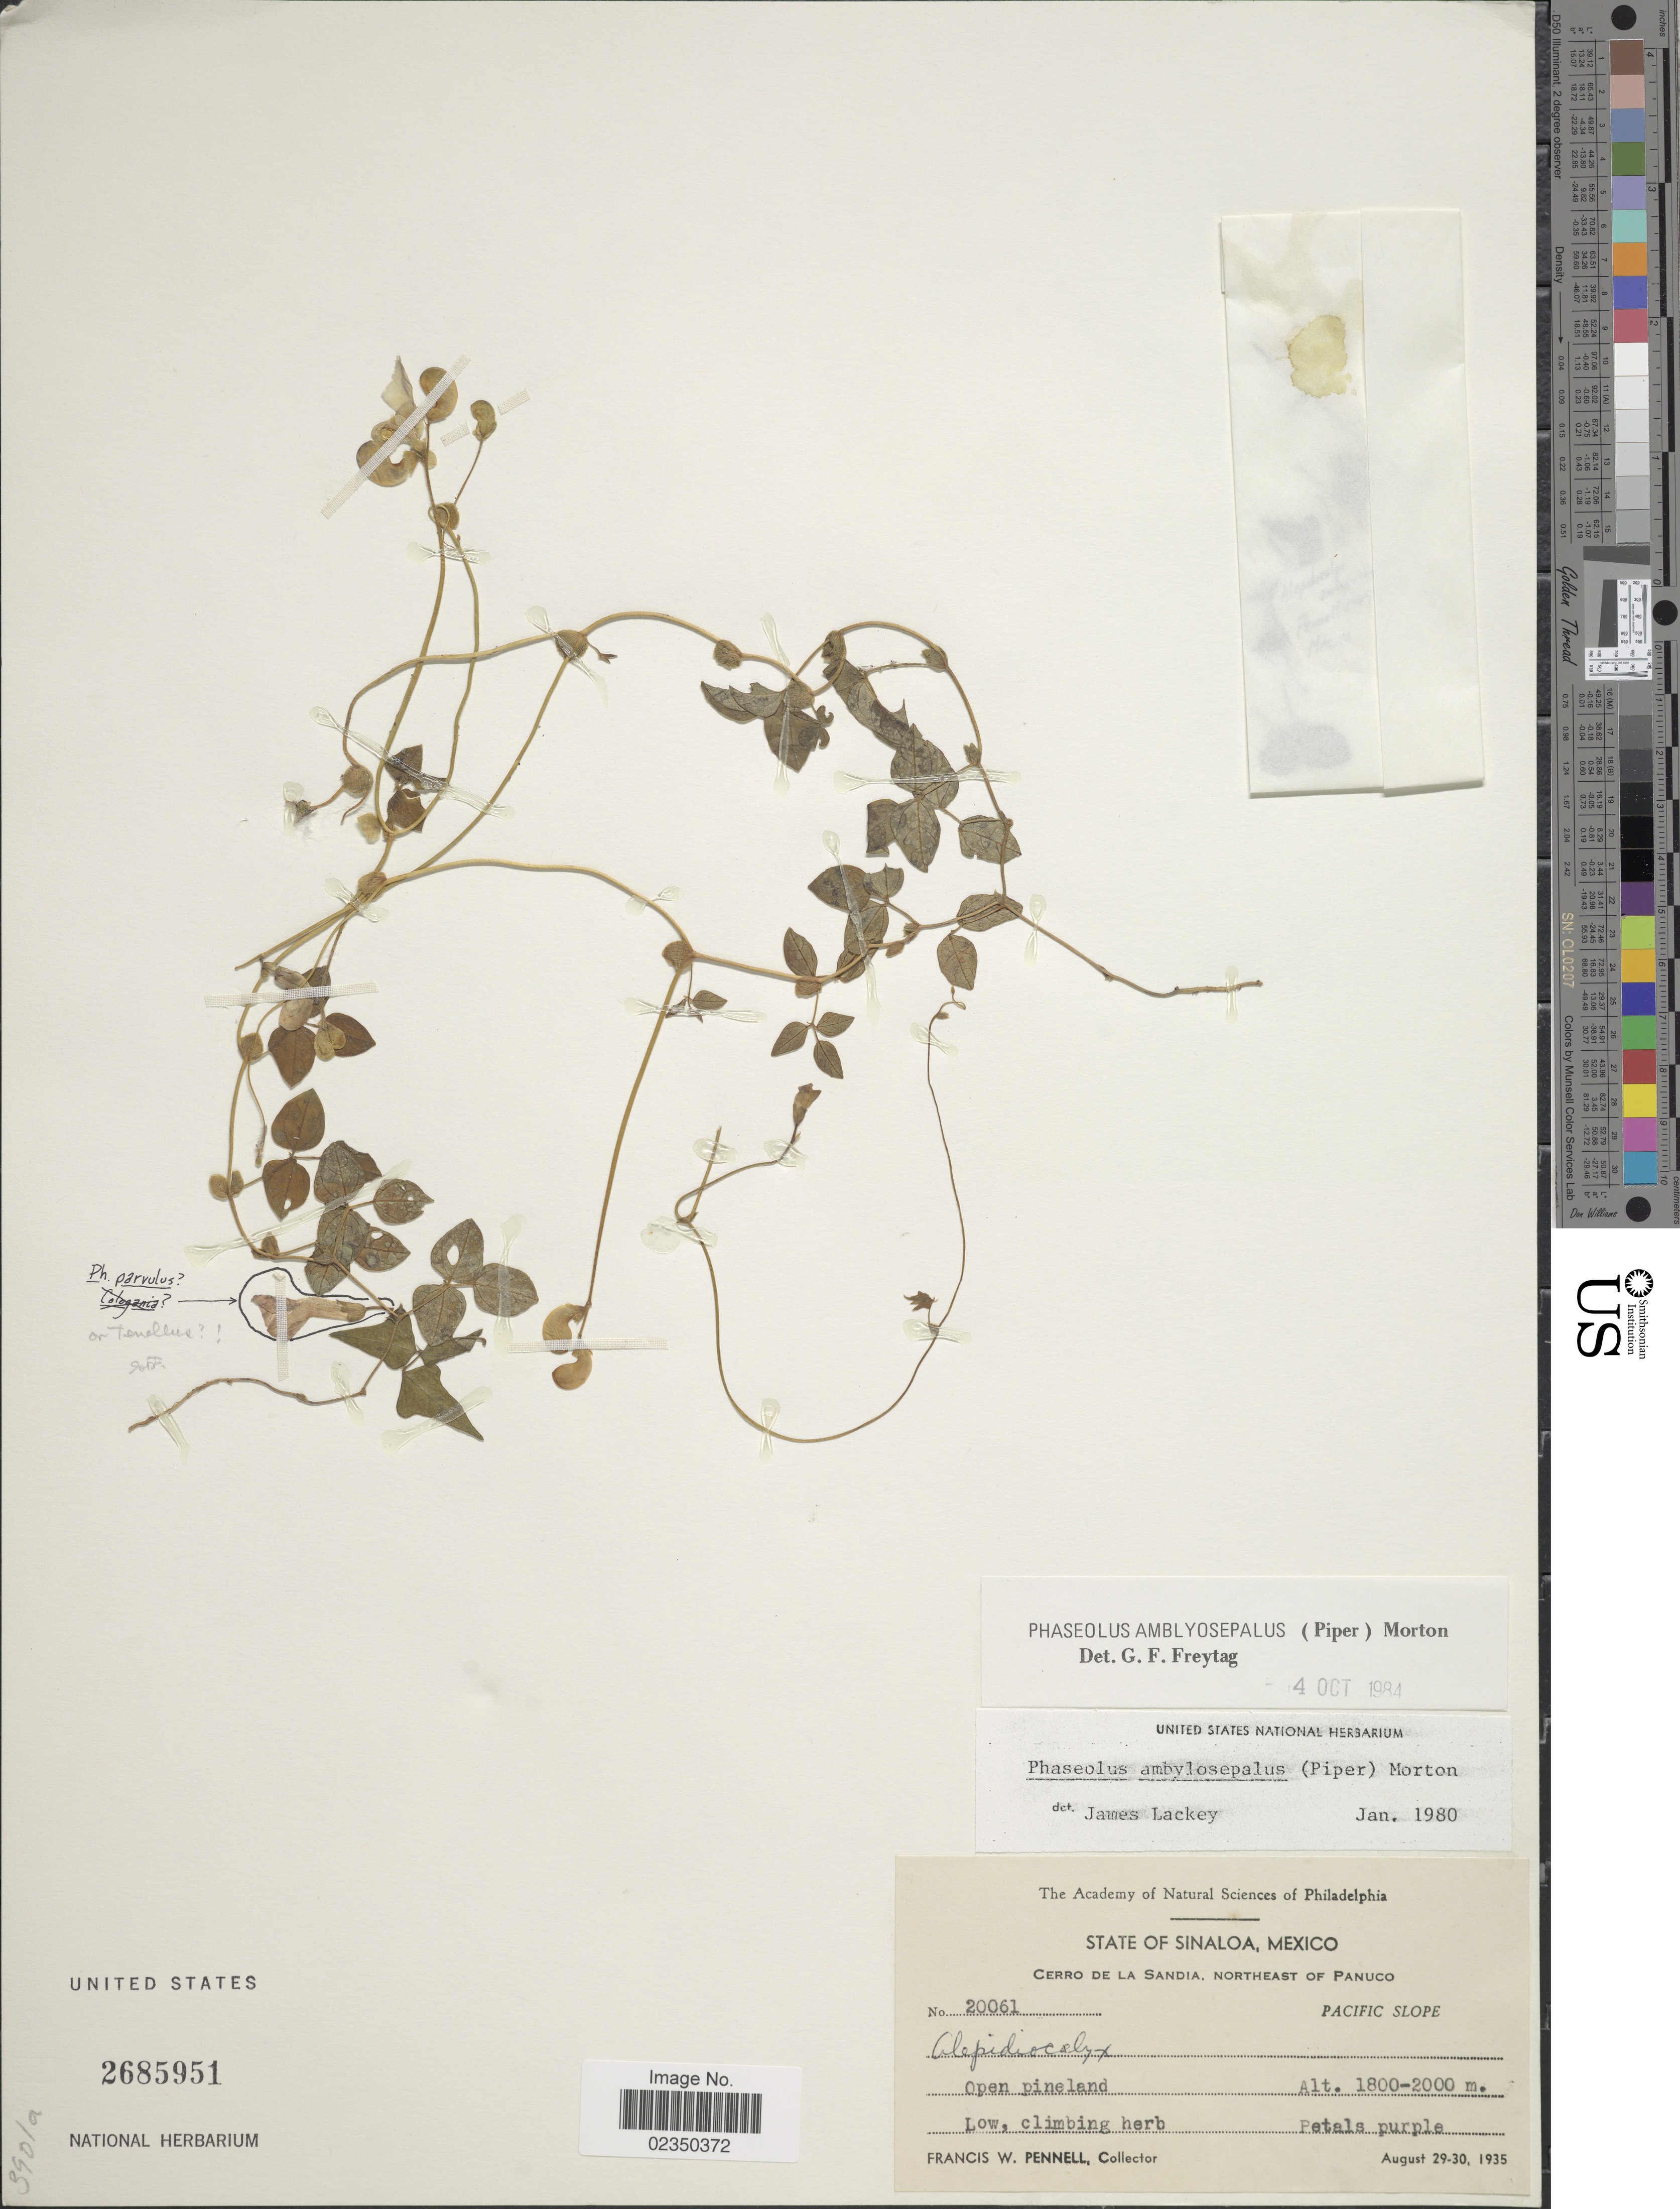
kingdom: Plantae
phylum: Tracheophyta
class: Magnoliopsida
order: Fabales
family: Fabaceae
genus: Phaseolus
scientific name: Phaseolus amblyosepalus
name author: (Piper) C.V. Morton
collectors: F. W. Pennell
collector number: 20061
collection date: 1935-08-29/1935-08-30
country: Mexico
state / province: Sinaloa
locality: Cerro de La Sandia, Northeast of Panuco, Pacific Slope, open pineland.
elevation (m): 1800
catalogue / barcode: US 2685951